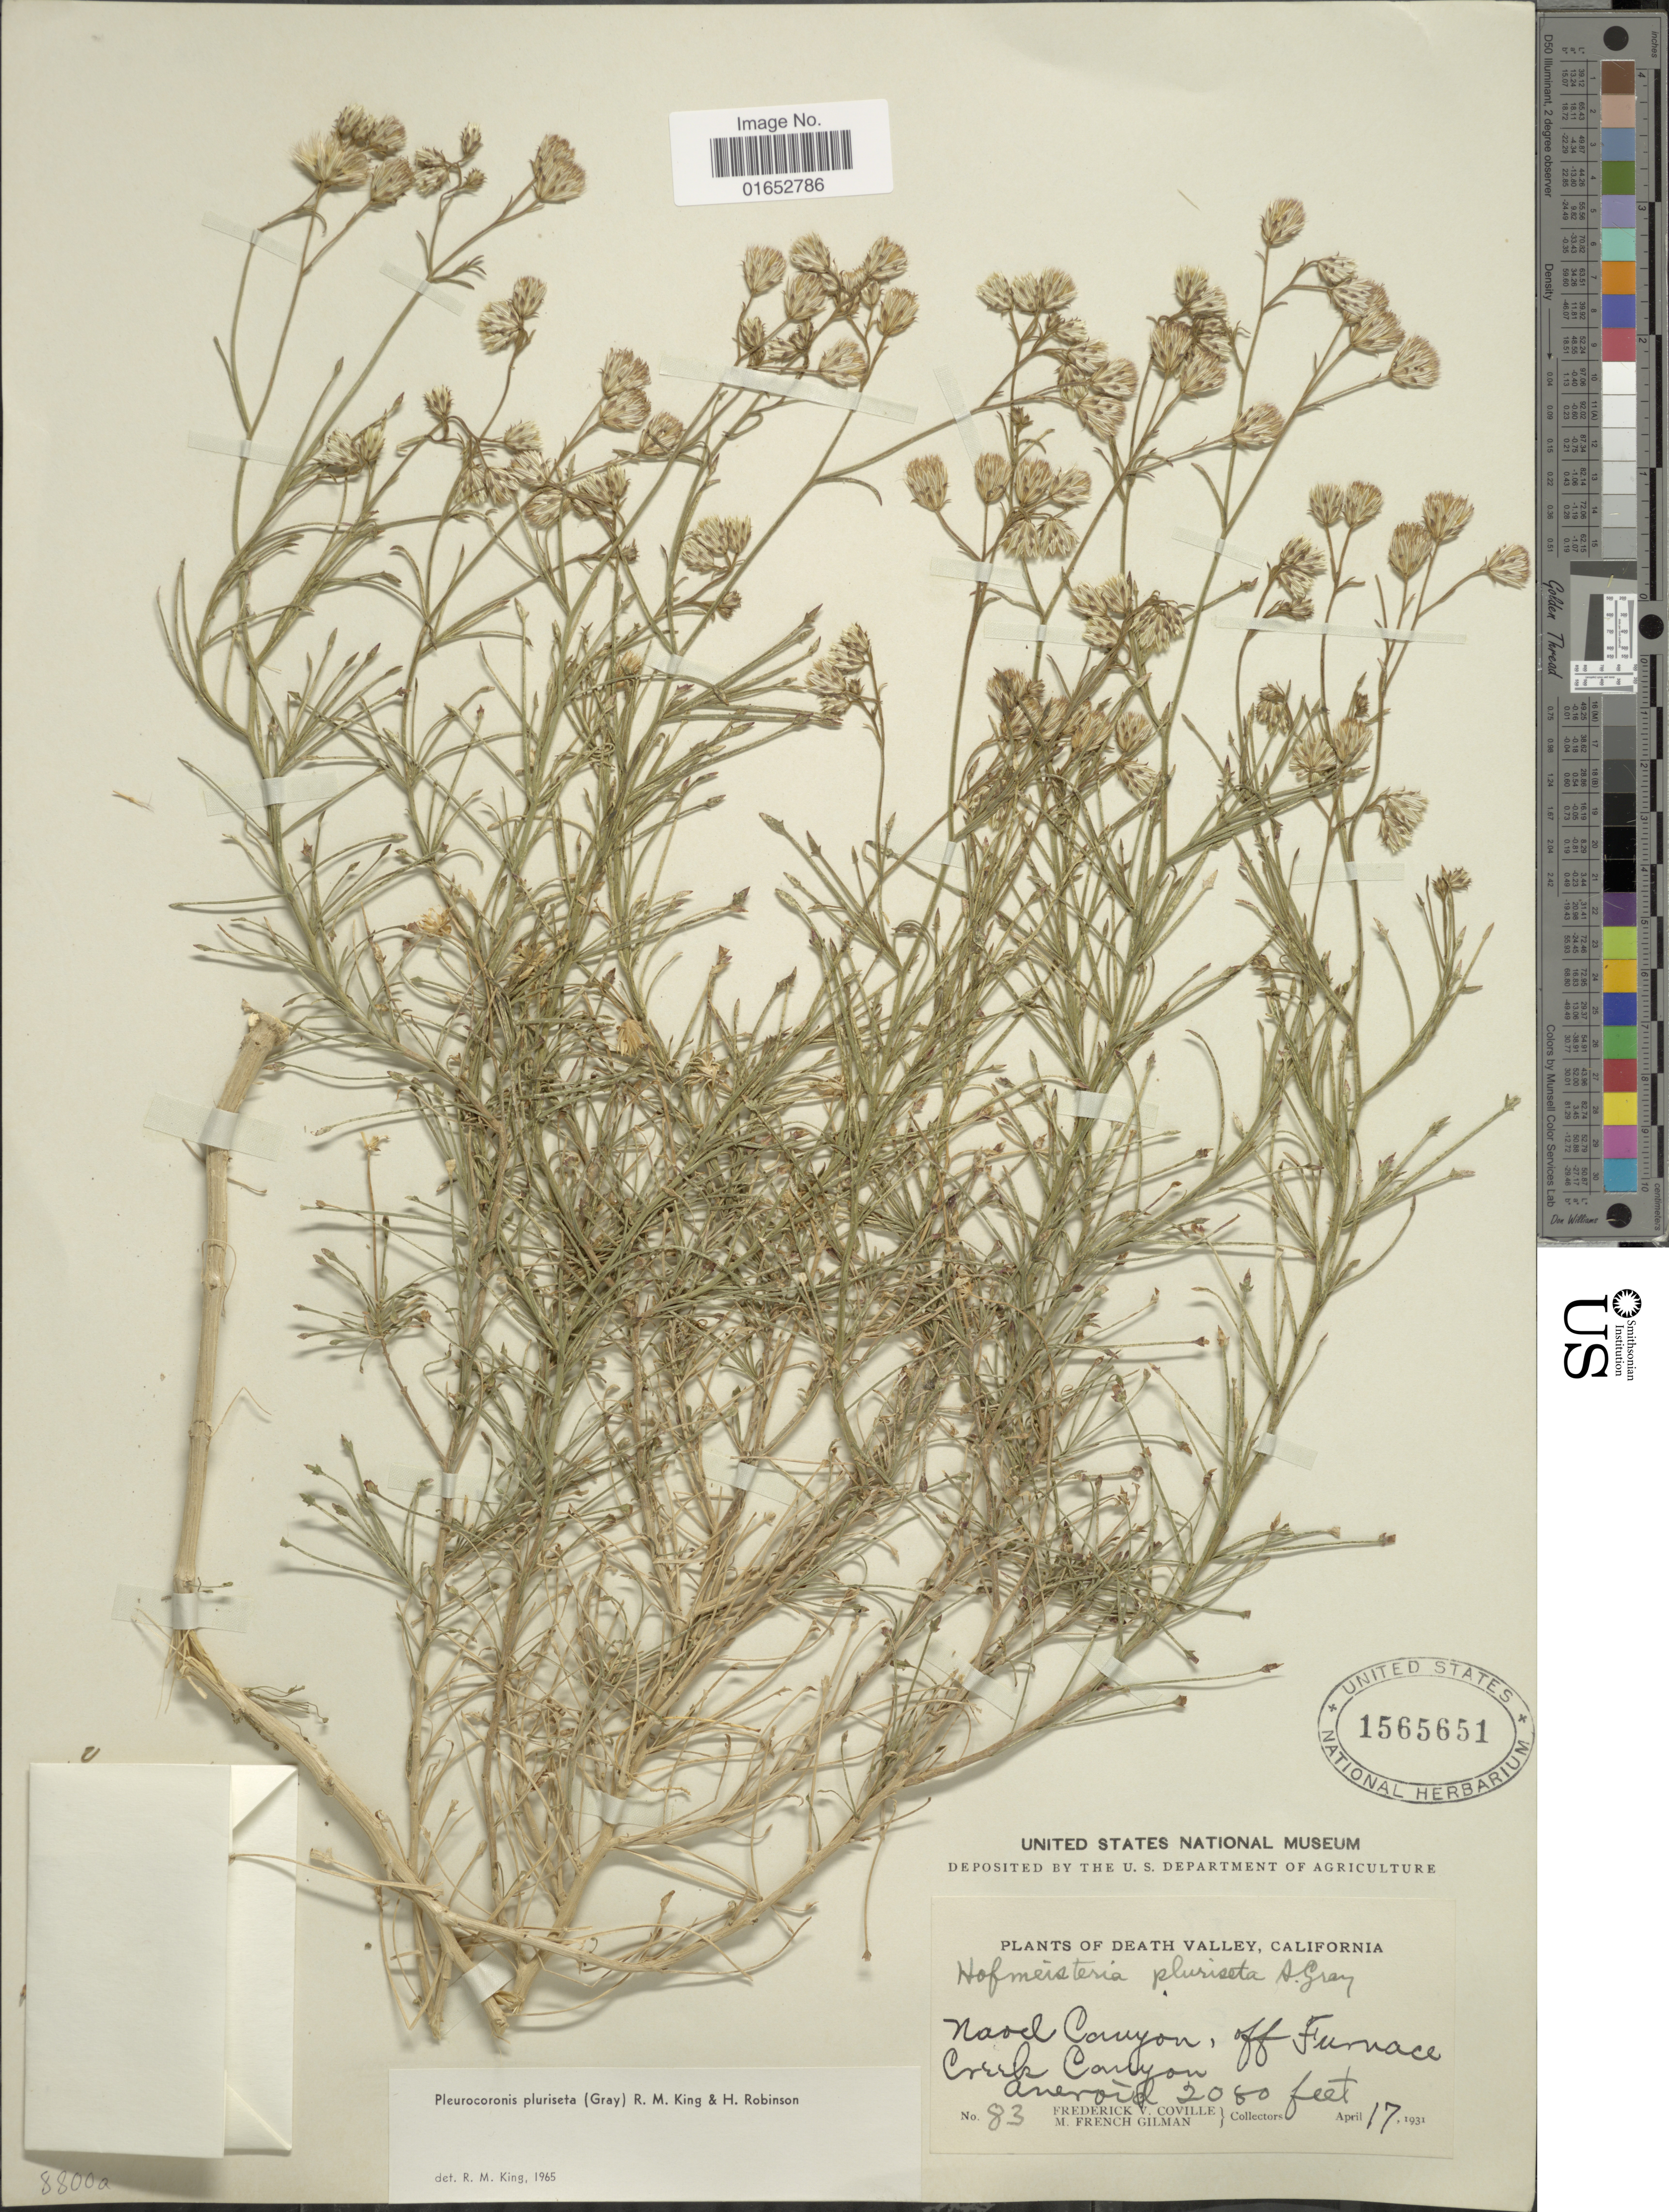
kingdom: Plantae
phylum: Tracheophyta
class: Magnoliopsida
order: Asterales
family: Asteraceae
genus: Pleurocoronis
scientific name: Pleurocoronis pluriseta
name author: (A. Gray) R.M. King & H. Rob.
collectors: F. V. Coville & M. F. Gilman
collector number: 83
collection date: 1931-04-17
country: United States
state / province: California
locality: Death Valley, Road Canyon, off Furnace Creek Canyon aneroid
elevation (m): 634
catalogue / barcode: US 1565651